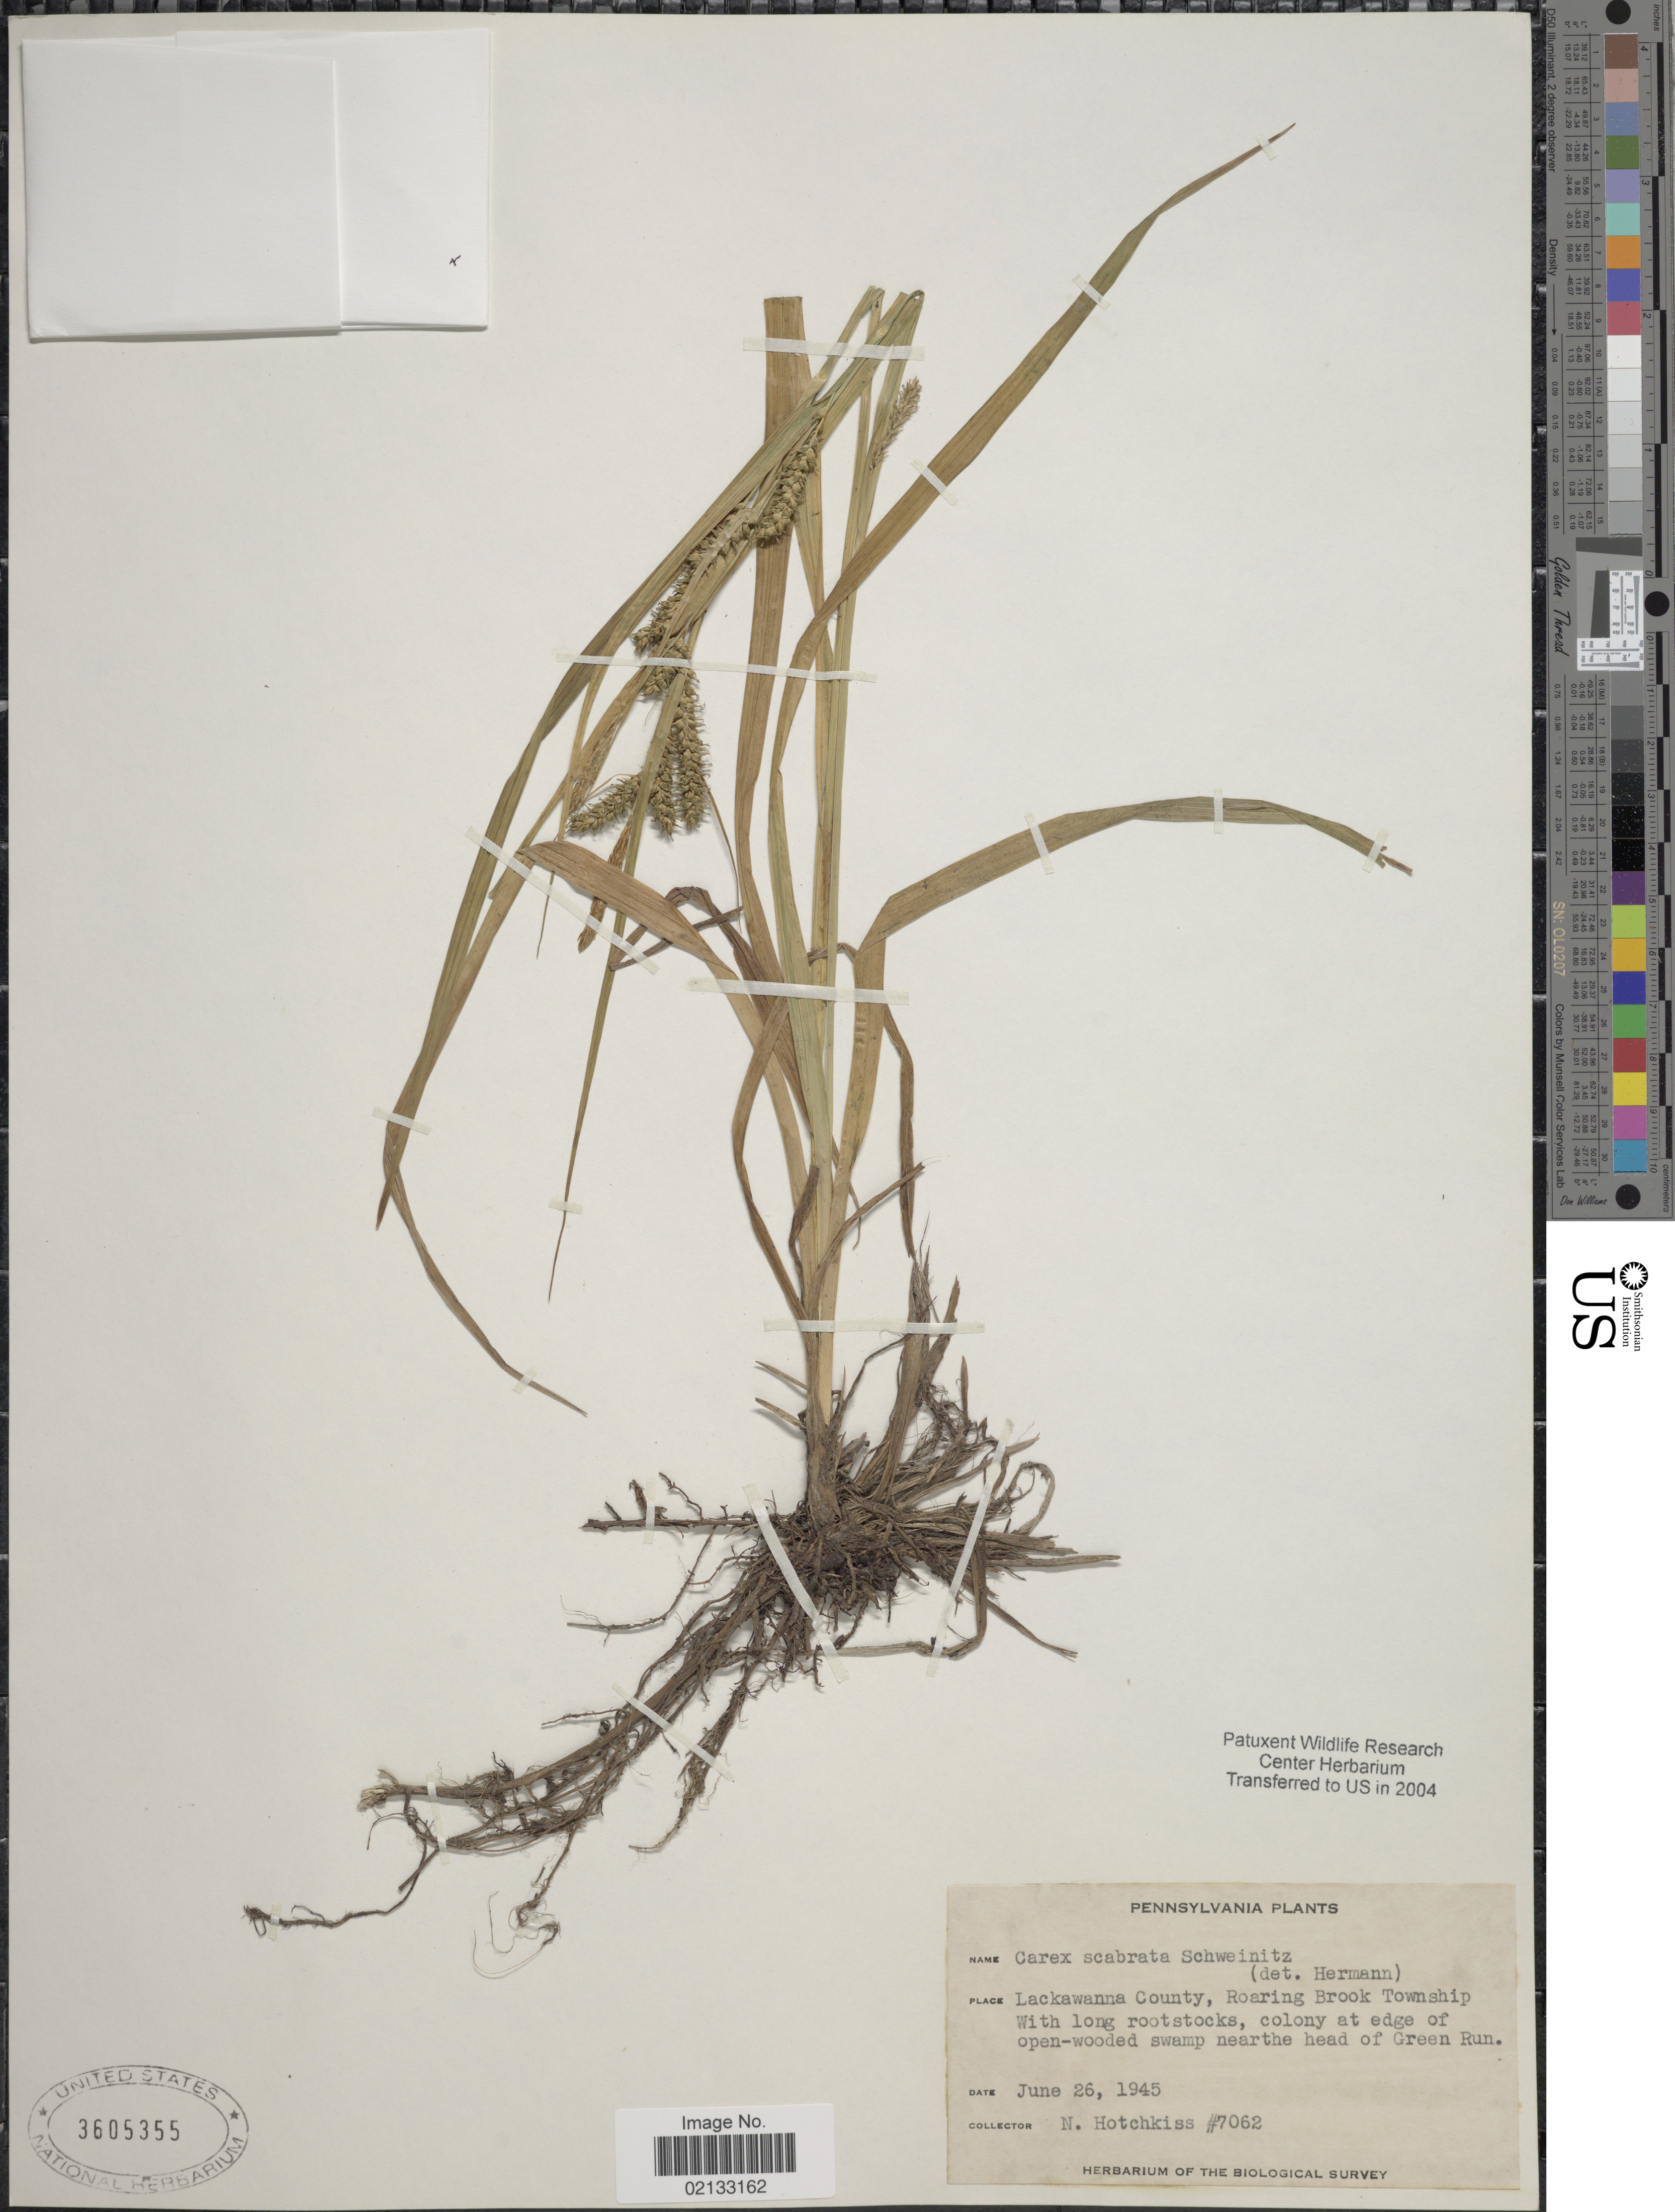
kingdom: Plantae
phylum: Tracheophyta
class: Liliopsida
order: Poales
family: Cyperaceae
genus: Carex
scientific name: Carex scabrata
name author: Schwein.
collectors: N. Hotchkiss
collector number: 7062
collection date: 1945-06-26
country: United States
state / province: Pennsylvania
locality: Lackawanna County, Roaring Brook Township. swamp near the head of Green Run.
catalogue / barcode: US 3605355